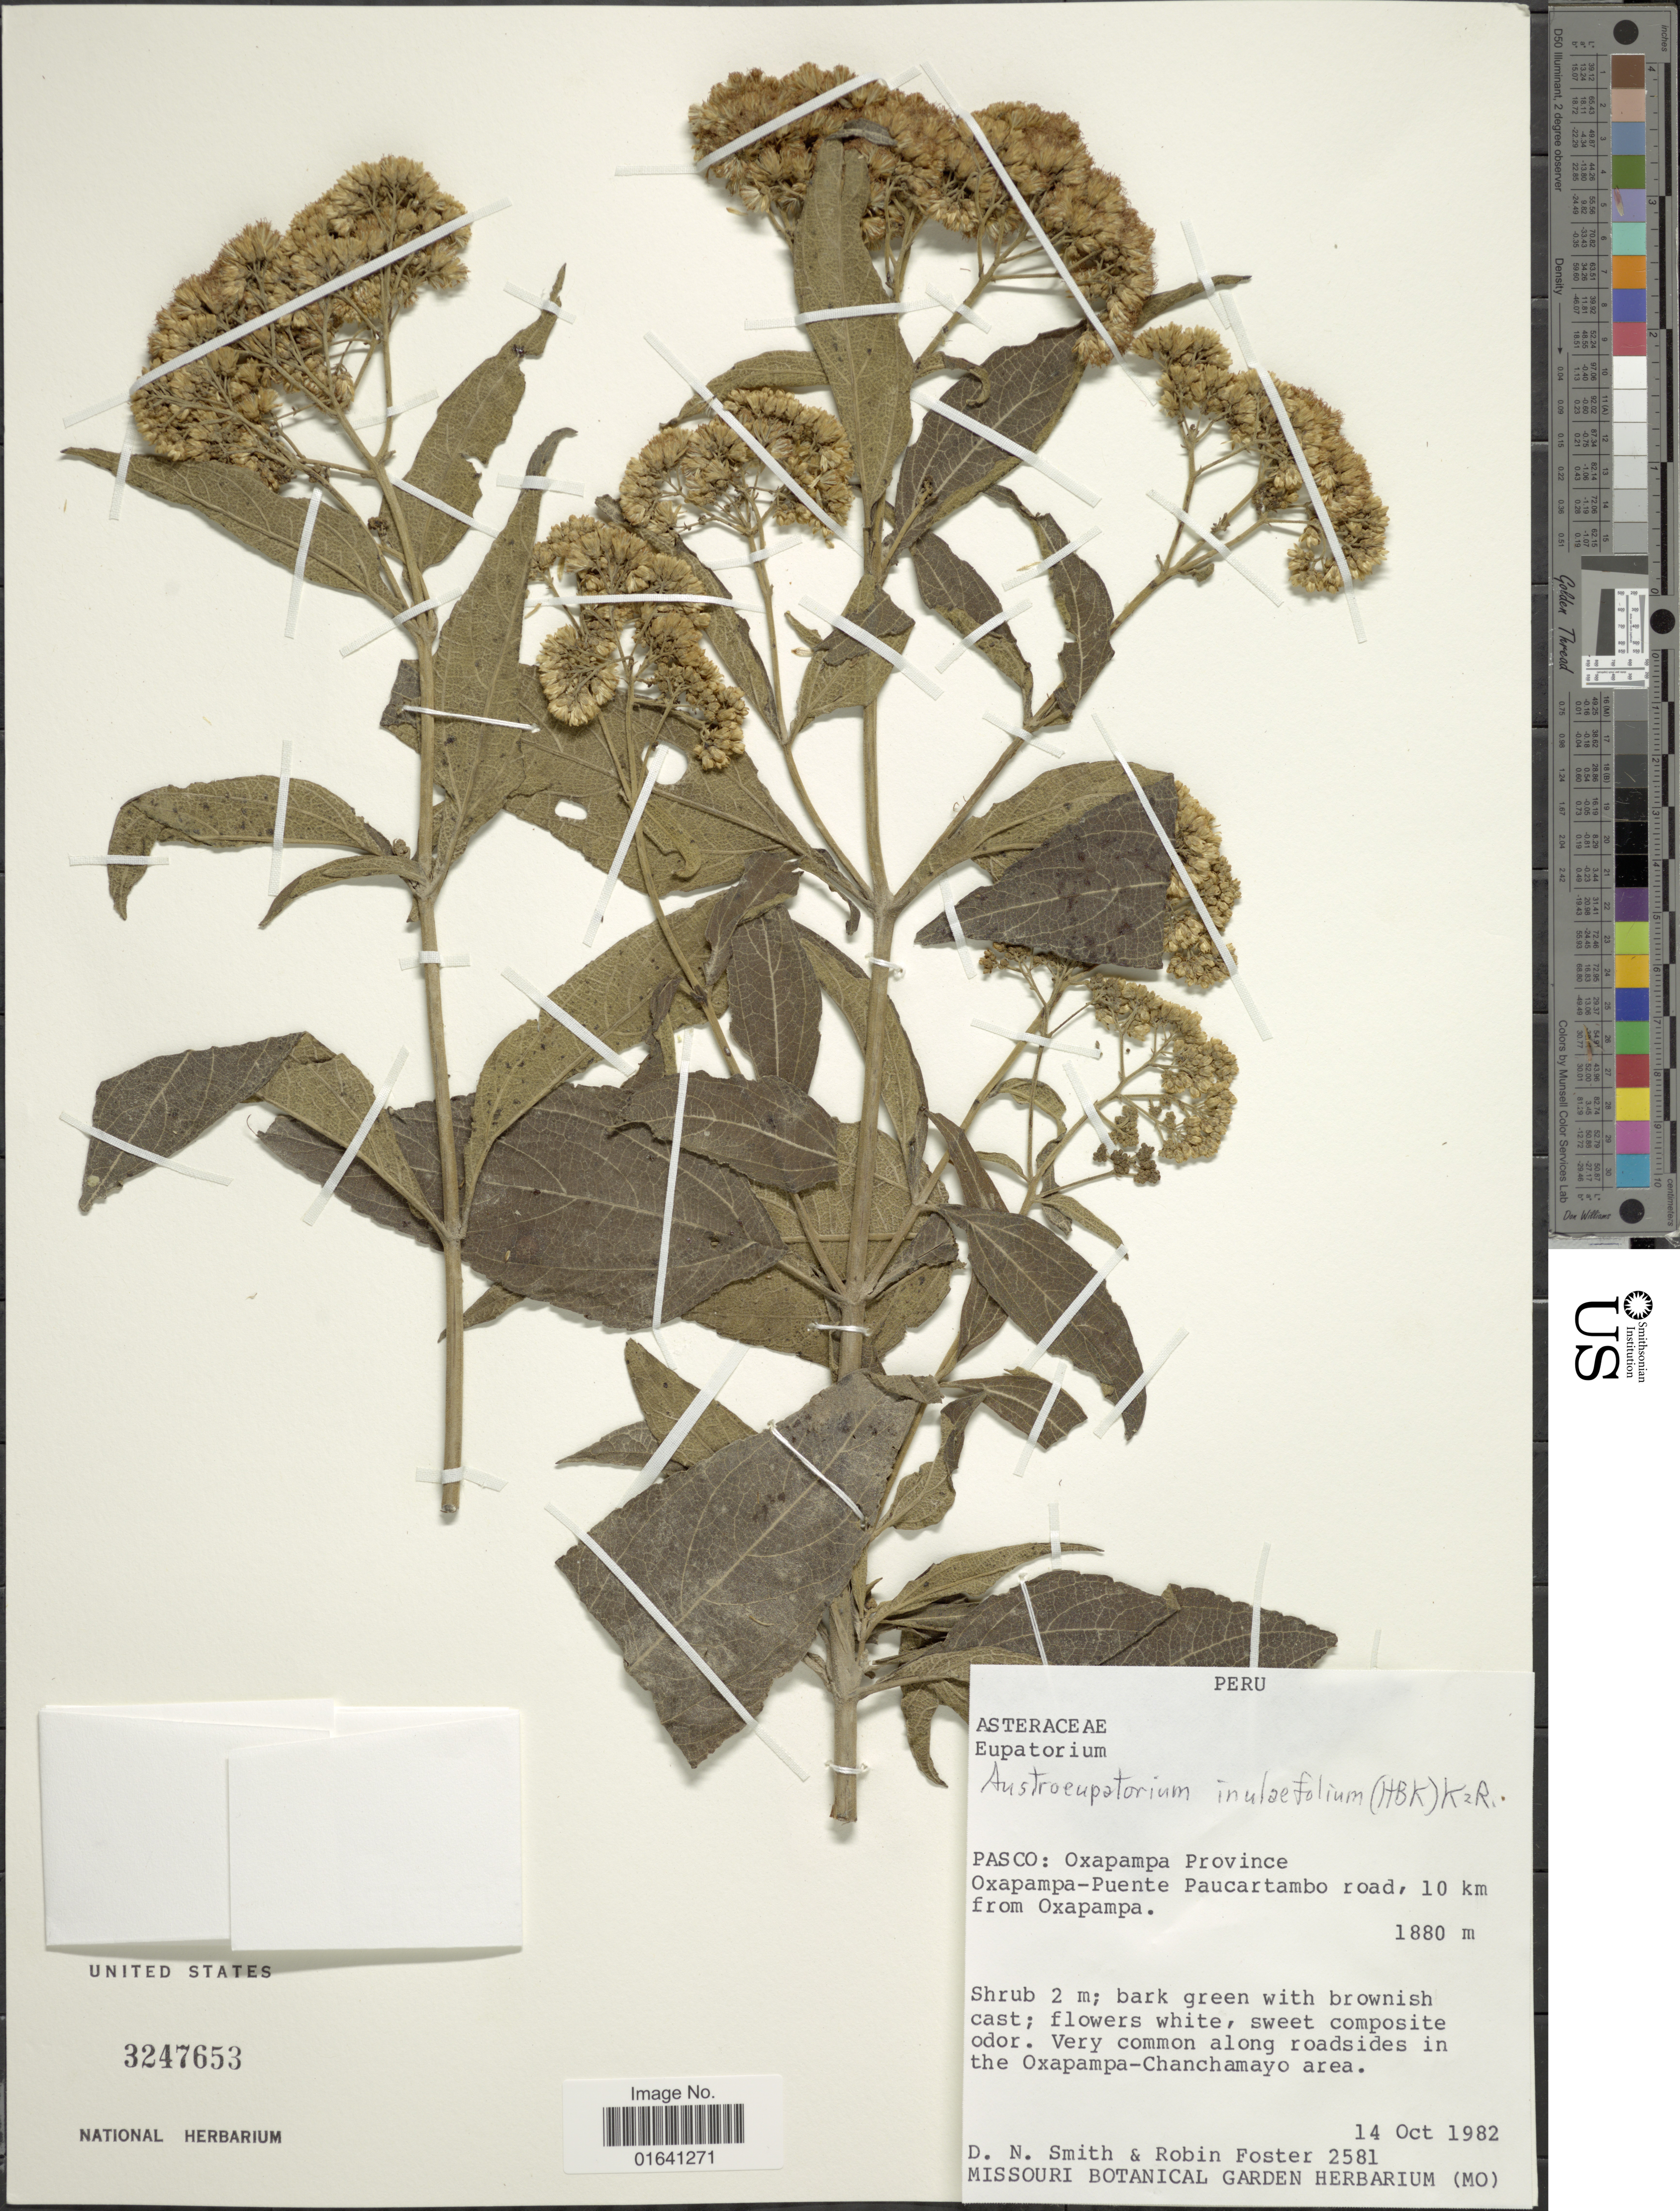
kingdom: Plantae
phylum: Tracheophyta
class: Magnoliopsida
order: Asterales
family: Asteraceae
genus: Austroeupatorium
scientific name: Austroeupatorium inulaefolium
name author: (Kunth) R.M. King & H. Rob.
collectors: D. Smith & R. B. Foster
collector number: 2581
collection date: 1982-10-14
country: Peru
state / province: Pasco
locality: Oxapampa province, Oxapampa-Puente Paucartambo road, 10 km from Oxapampa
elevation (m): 1880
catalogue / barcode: US 3247653